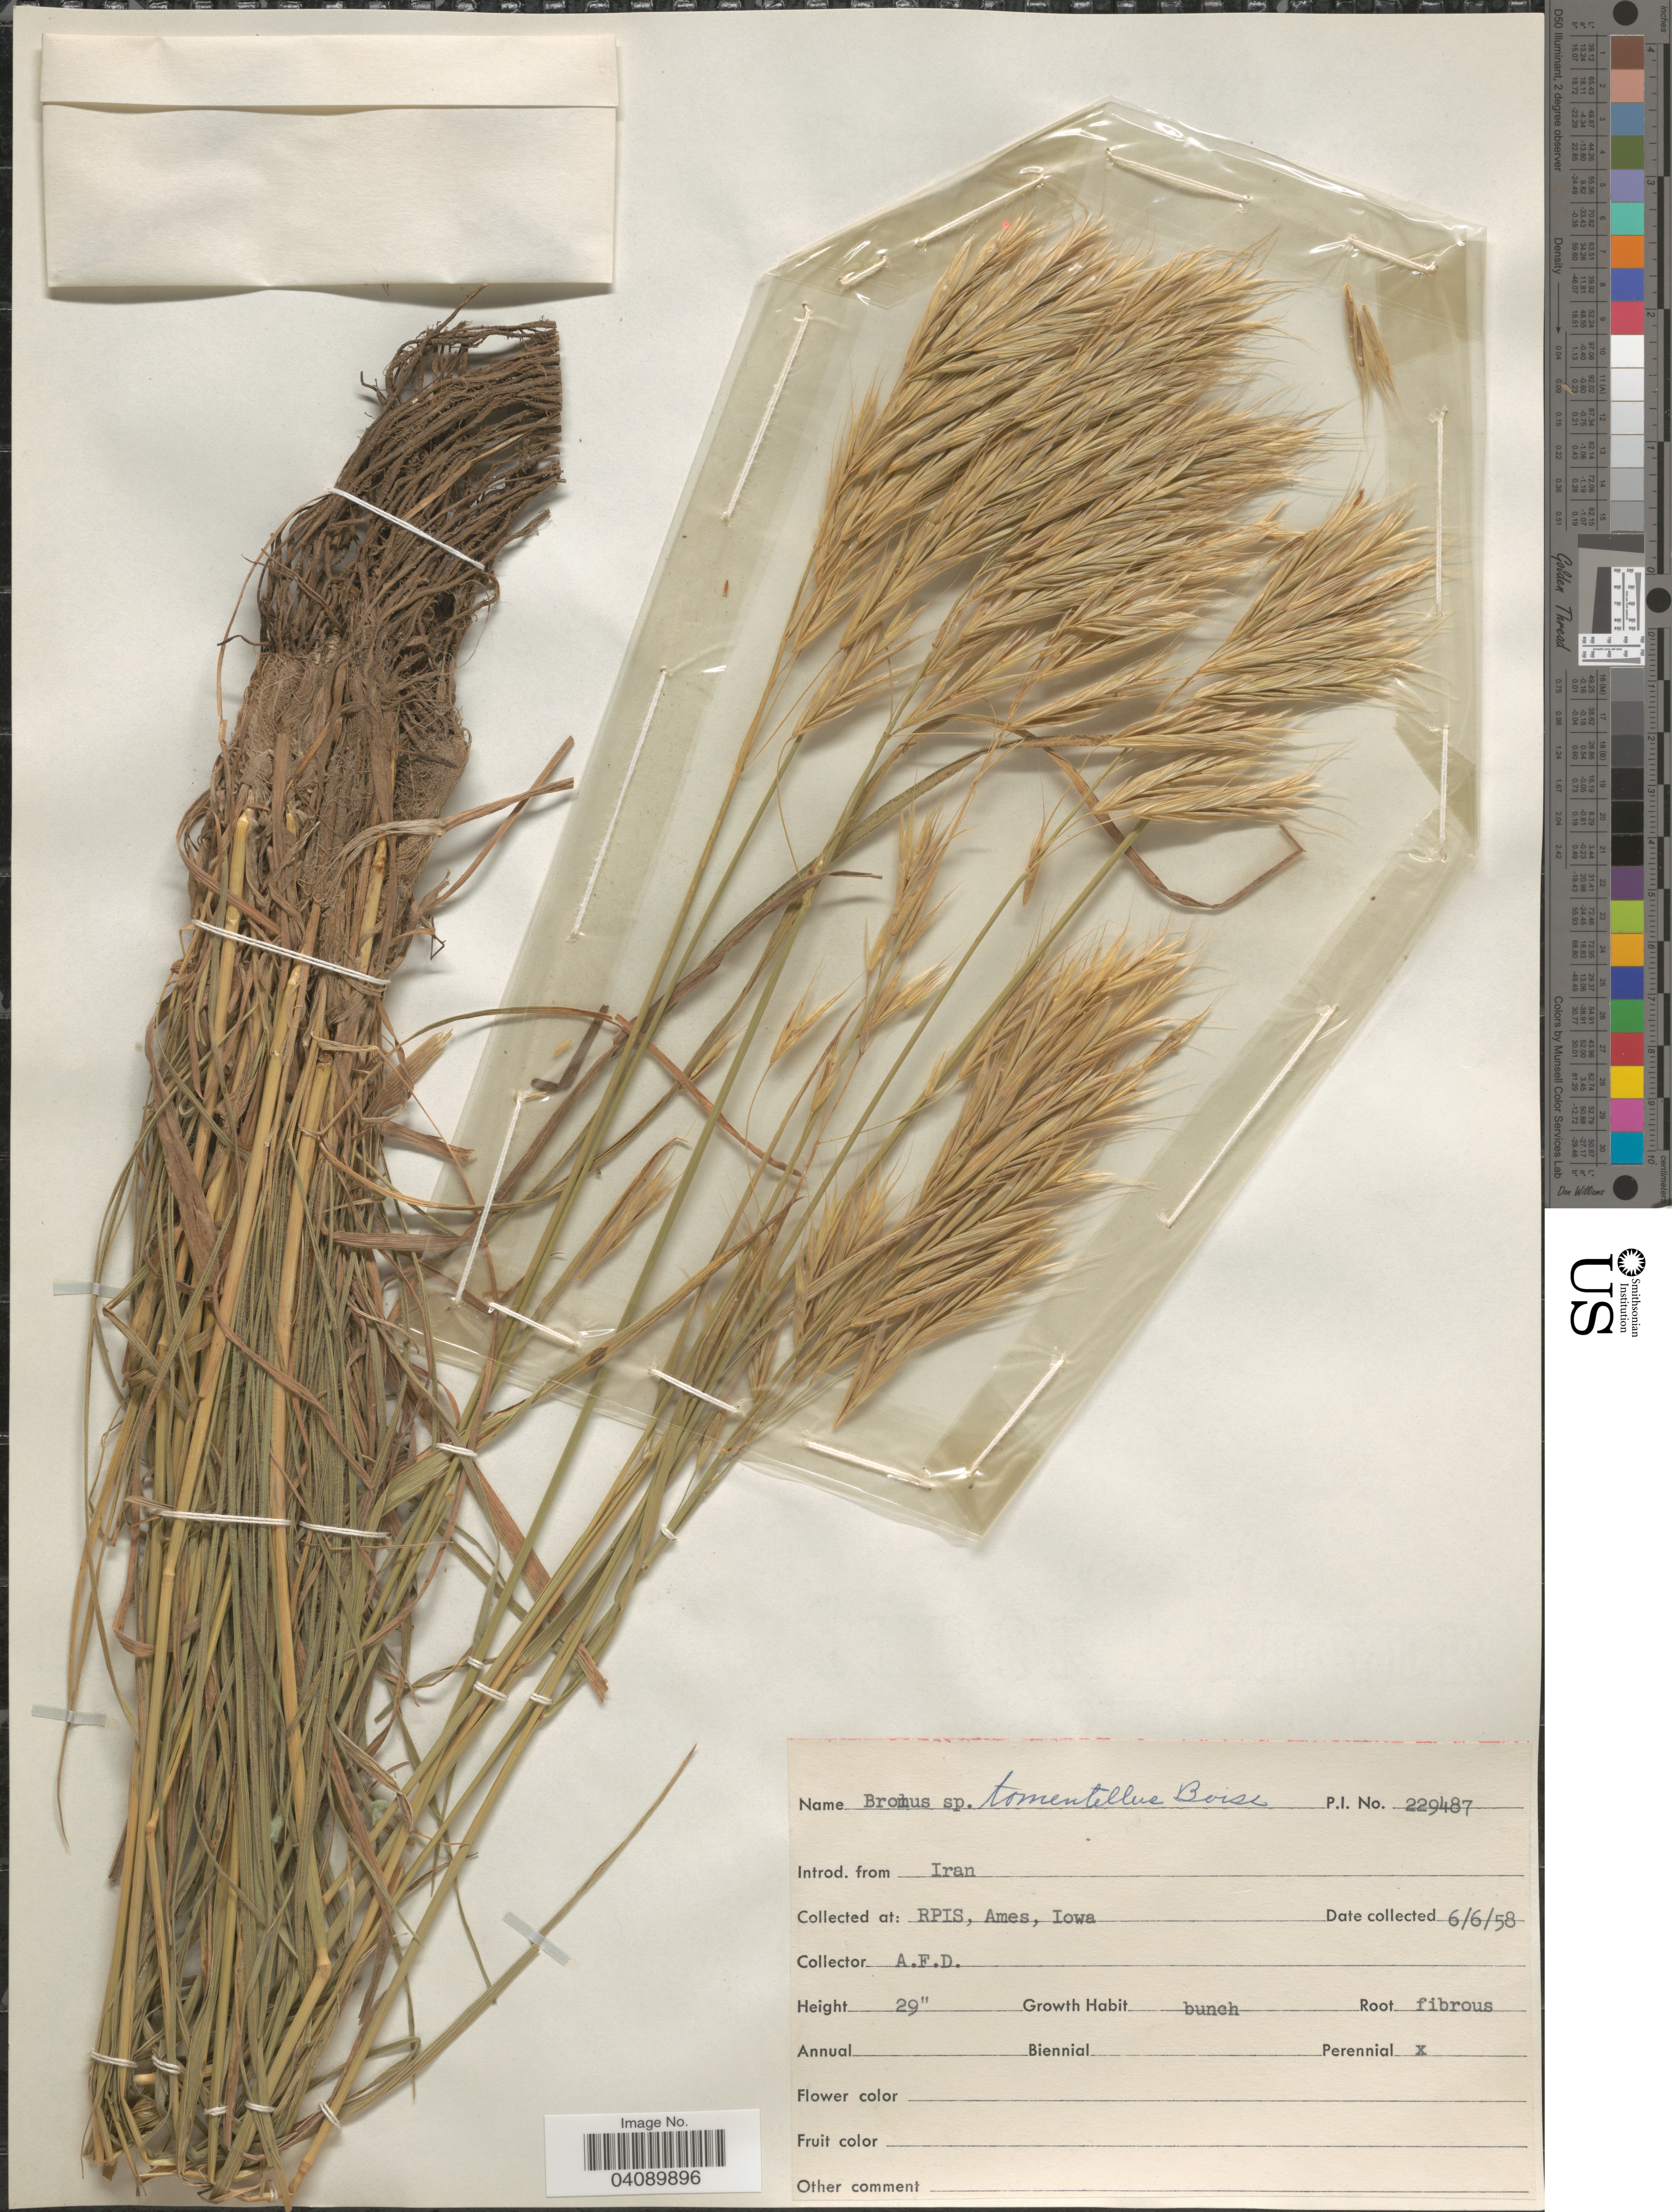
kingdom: Plantae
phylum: Tracheophyta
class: Liliopsida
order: Poales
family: Poaceae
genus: Bromus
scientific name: Bromus tomentellus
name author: Boiss.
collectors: A. D.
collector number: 229487?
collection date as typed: Transcribed d/m/y: 6/6/58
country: United States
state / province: Iowa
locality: RPIS, Ames.